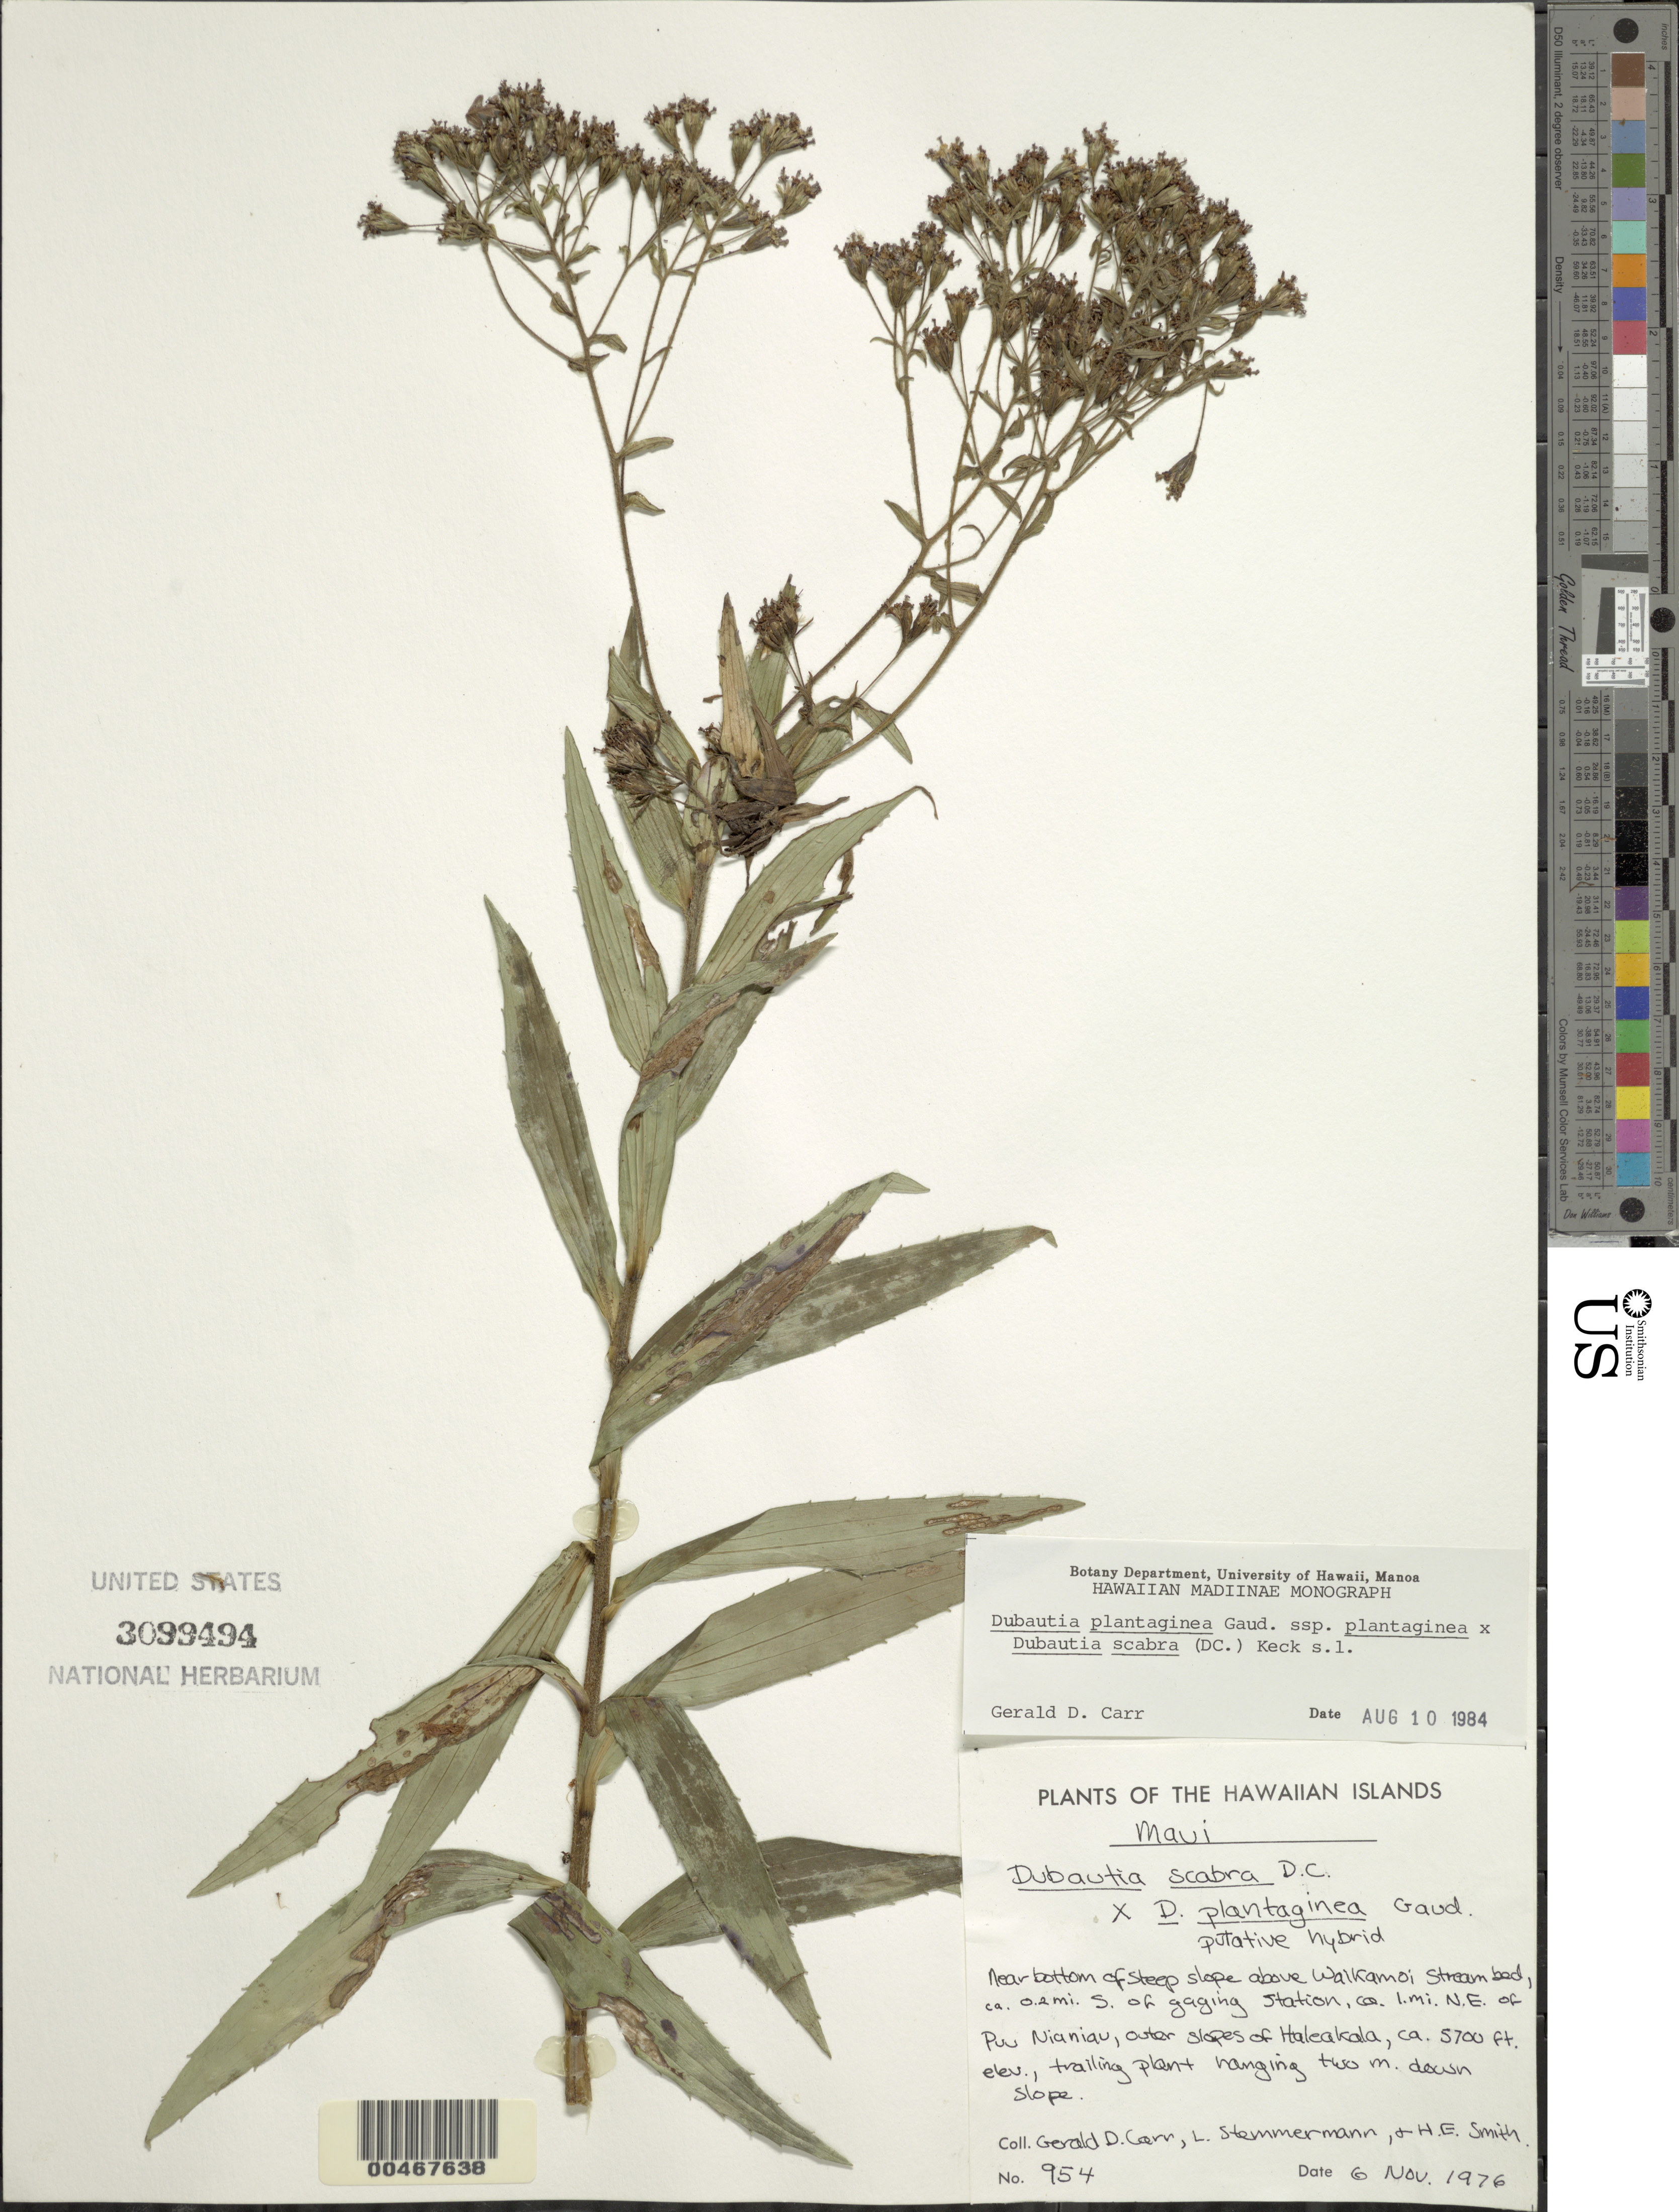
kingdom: Plantae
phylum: Tracheophyta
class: Magnoliopsida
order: Asterales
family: Asteraceae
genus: Dubautia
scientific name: Dubautia plantaginea subsp. plantaginea x D. scabra (DC.) D.D. Keck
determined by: Carr, G. D.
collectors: G. D. Carr, L. Stemmermann & H. E. Smith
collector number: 954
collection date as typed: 6 Nov 1976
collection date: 1976-11-06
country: United States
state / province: Hawaii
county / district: Maui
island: Maui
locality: Near bottom of steep slope above Waikamoi Str. bed, 0.2 mi S of gaging statn., 1 mi NE of Puu Nianiau, outer slopes of Haleakala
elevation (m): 1737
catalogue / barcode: US 3099494